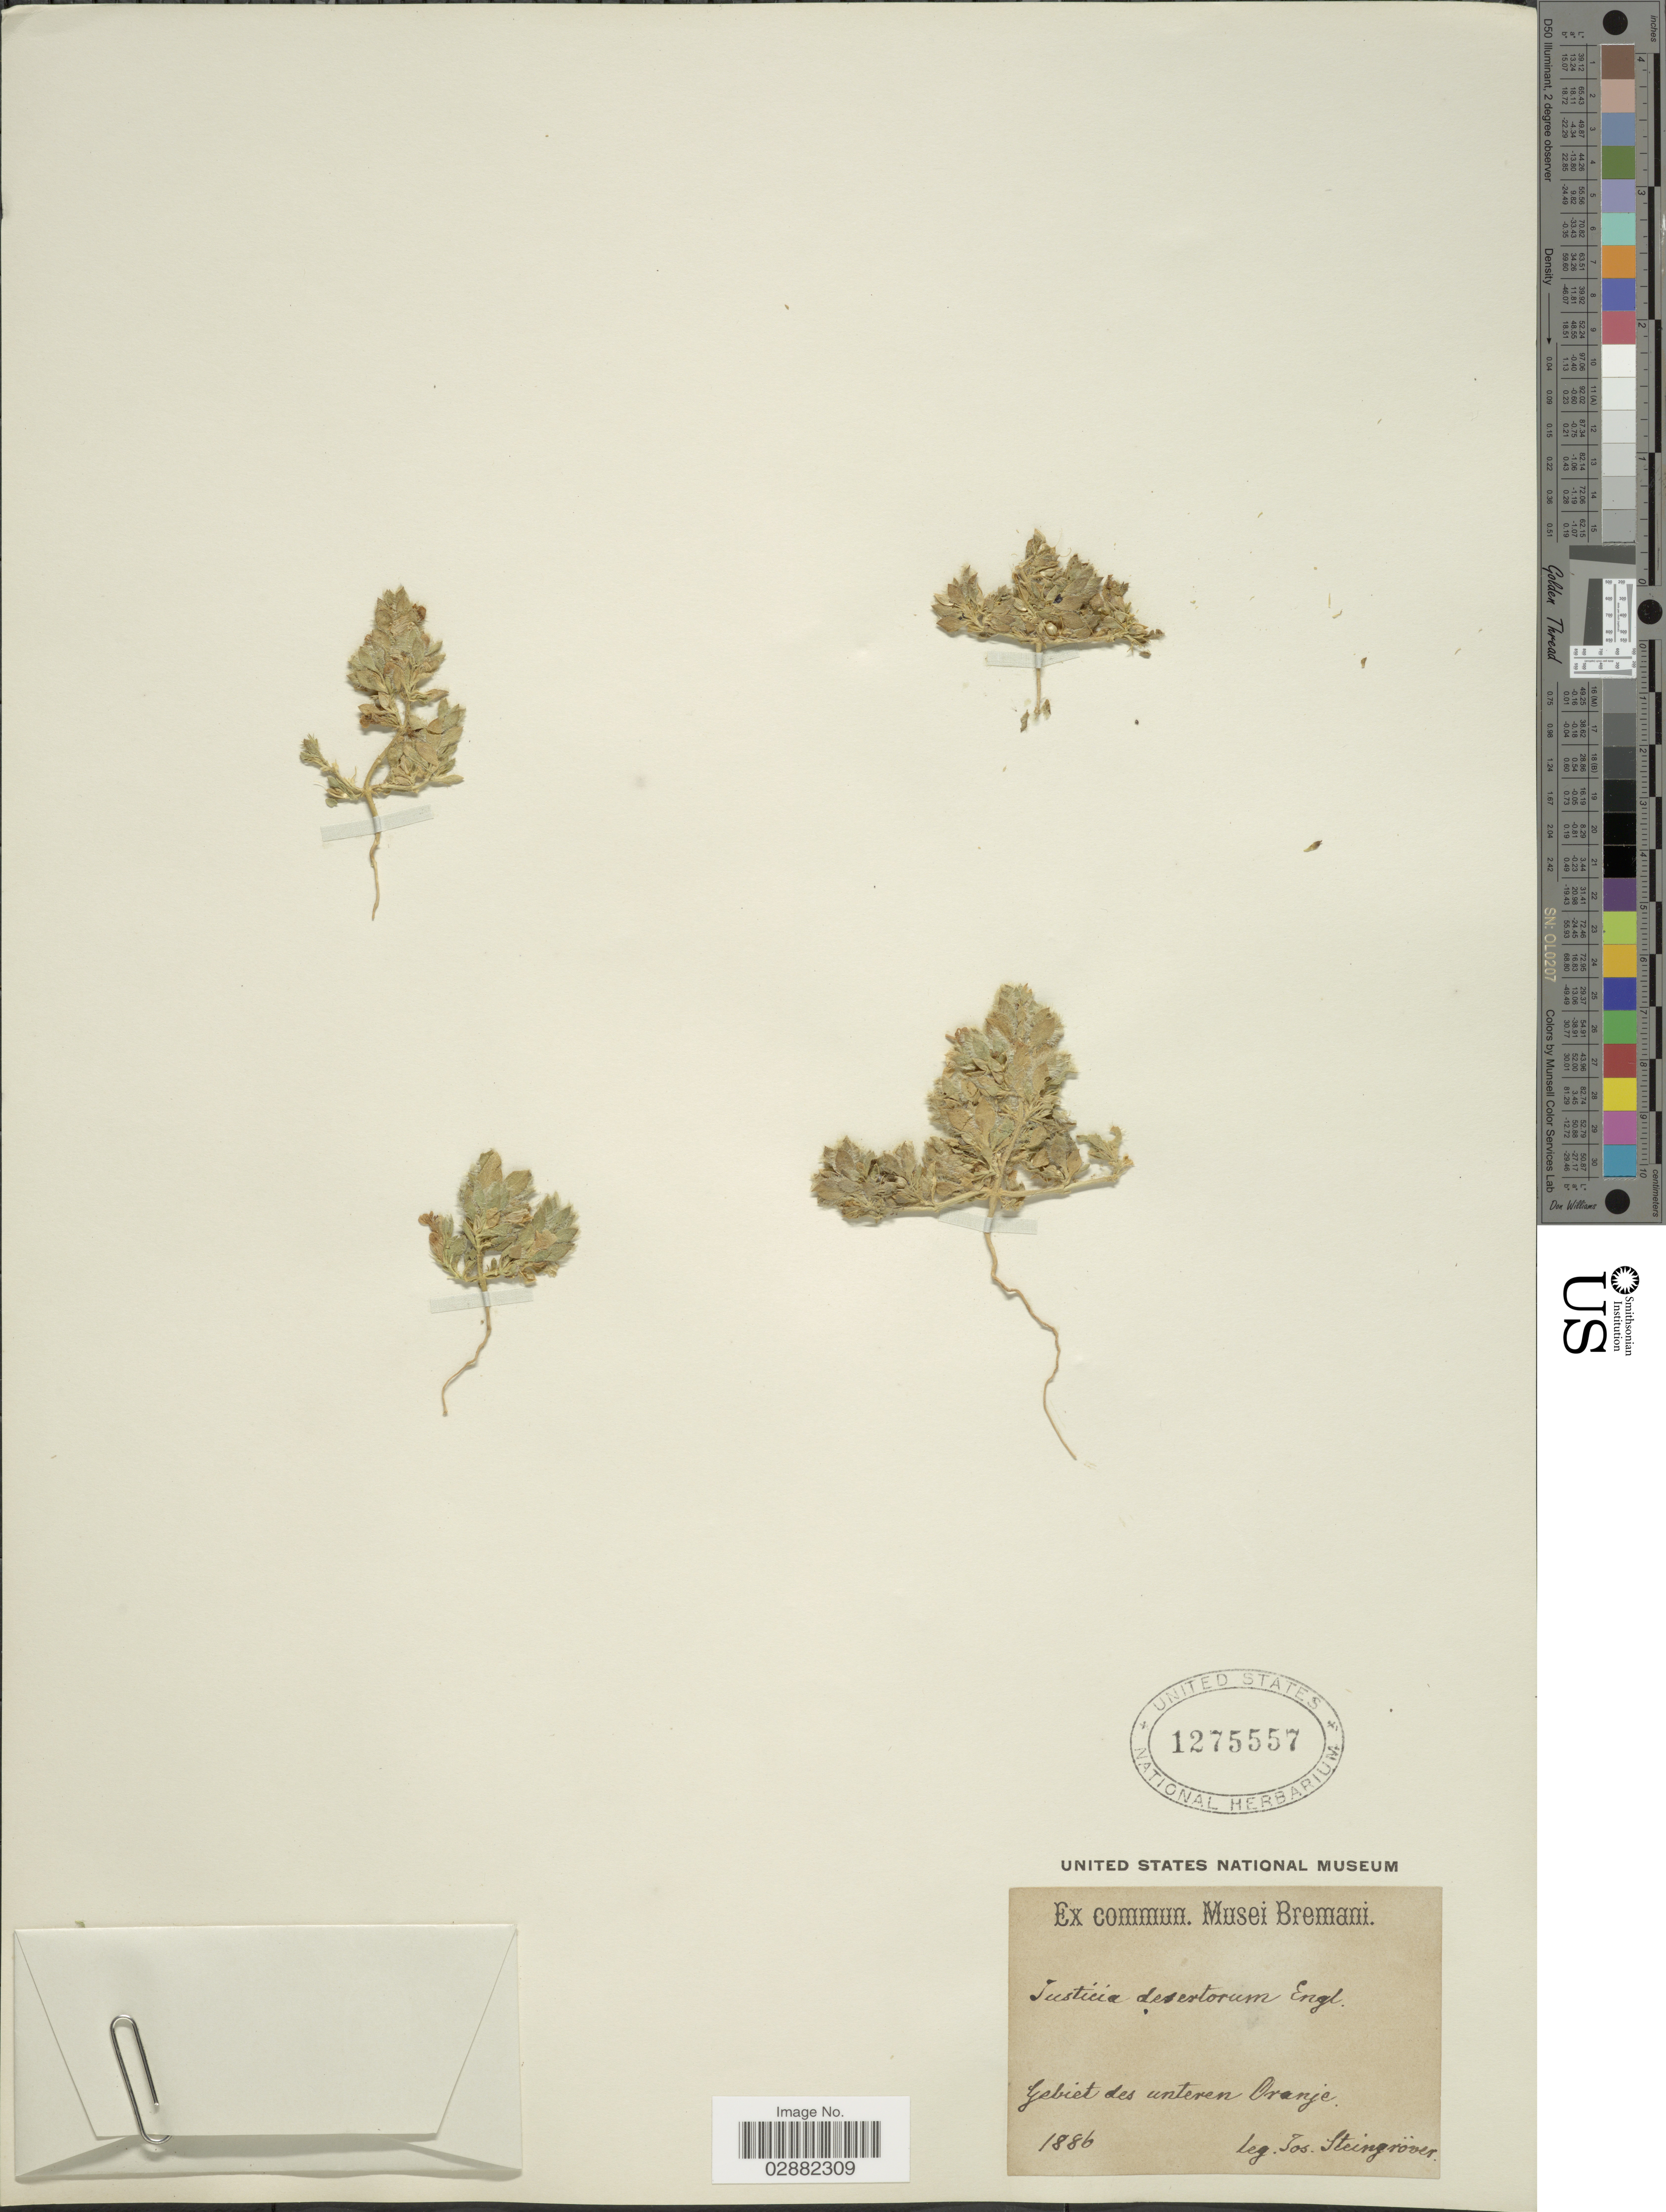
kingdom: Plantae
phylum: Tracheophyta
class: Magnoliopsida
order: Lamiales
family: Acanthaceae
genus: Justicia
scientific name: Justicia desertorum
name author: Engl.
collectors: J. Steingröver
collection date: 1886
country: Namibia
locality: Gebiet des unteren Oranje.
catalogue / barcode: US 1275557